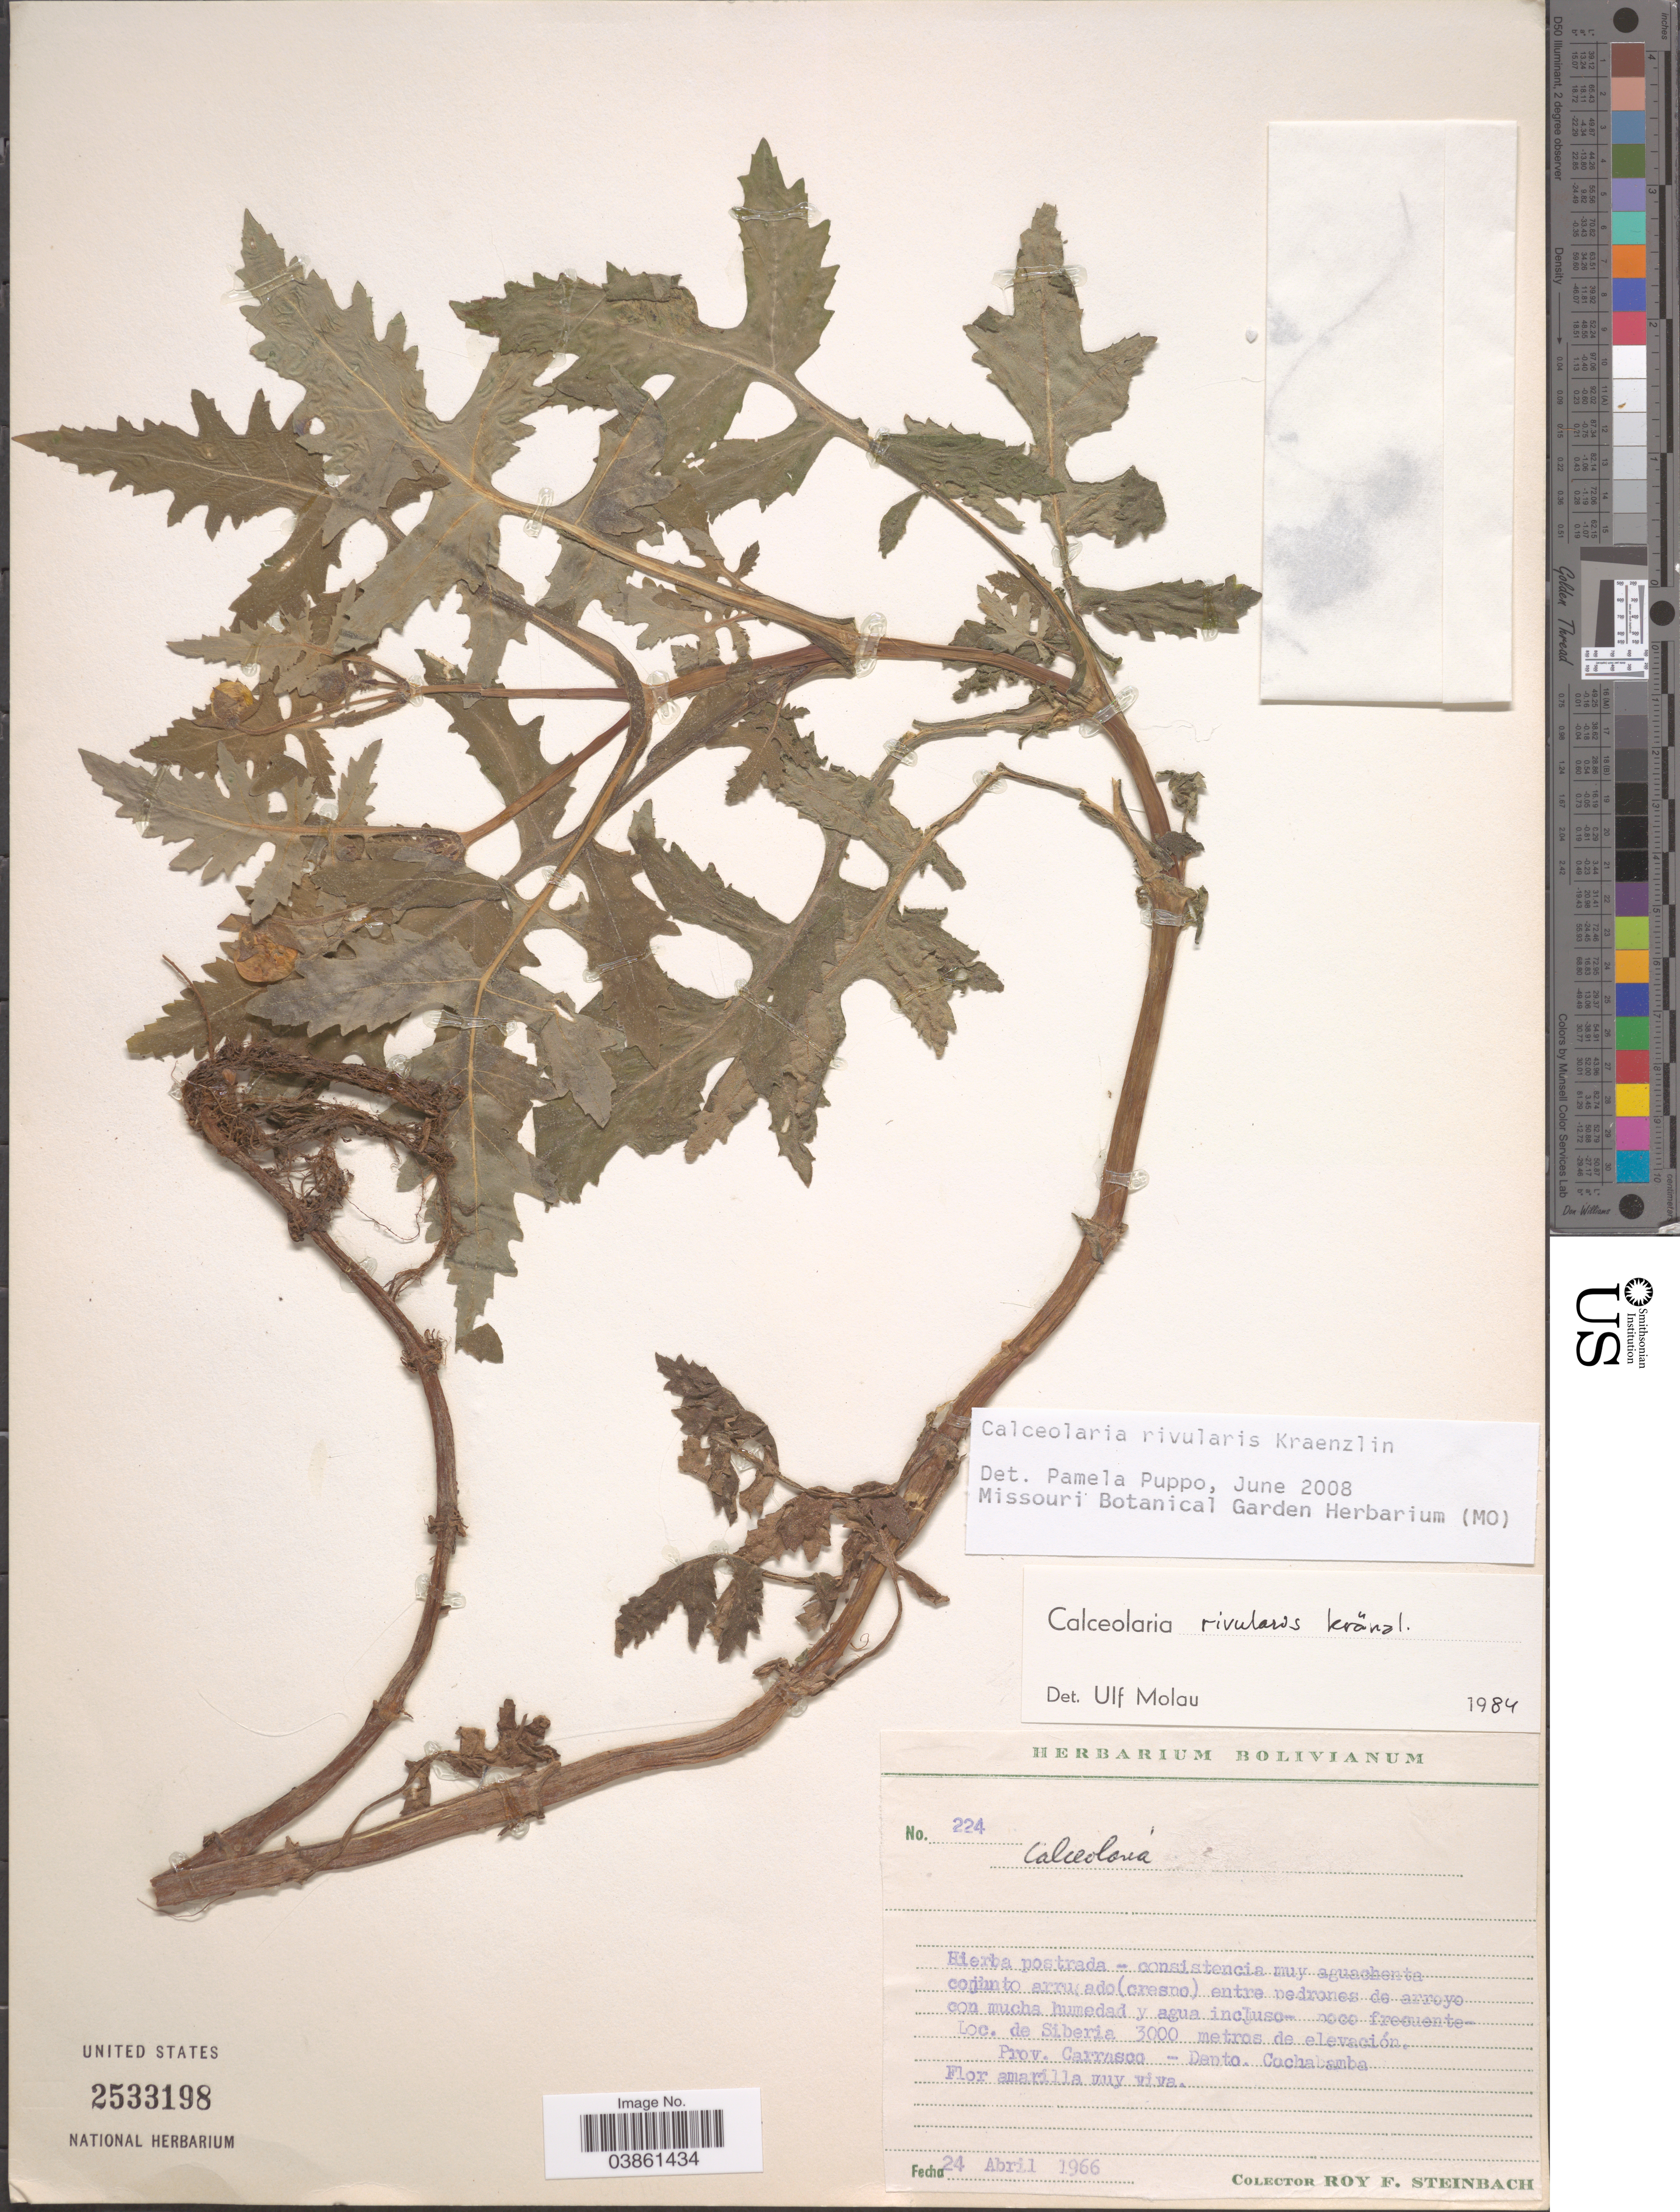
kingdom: Plantae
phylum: Tracheophyta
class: Magnoliopsida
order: Lamiales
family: Calceolariaceae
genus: Calceolaria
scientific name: Calceolaria rivularis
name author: Kraenzl.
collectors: R. F. Steinbach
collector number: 224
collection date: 1966-04-24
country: Bolivia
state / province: Cochabamba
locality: Loc. de Siberia. Prov. Carrasco - Depto. Cochabamba.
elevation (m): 3000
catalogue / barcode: US 2533198